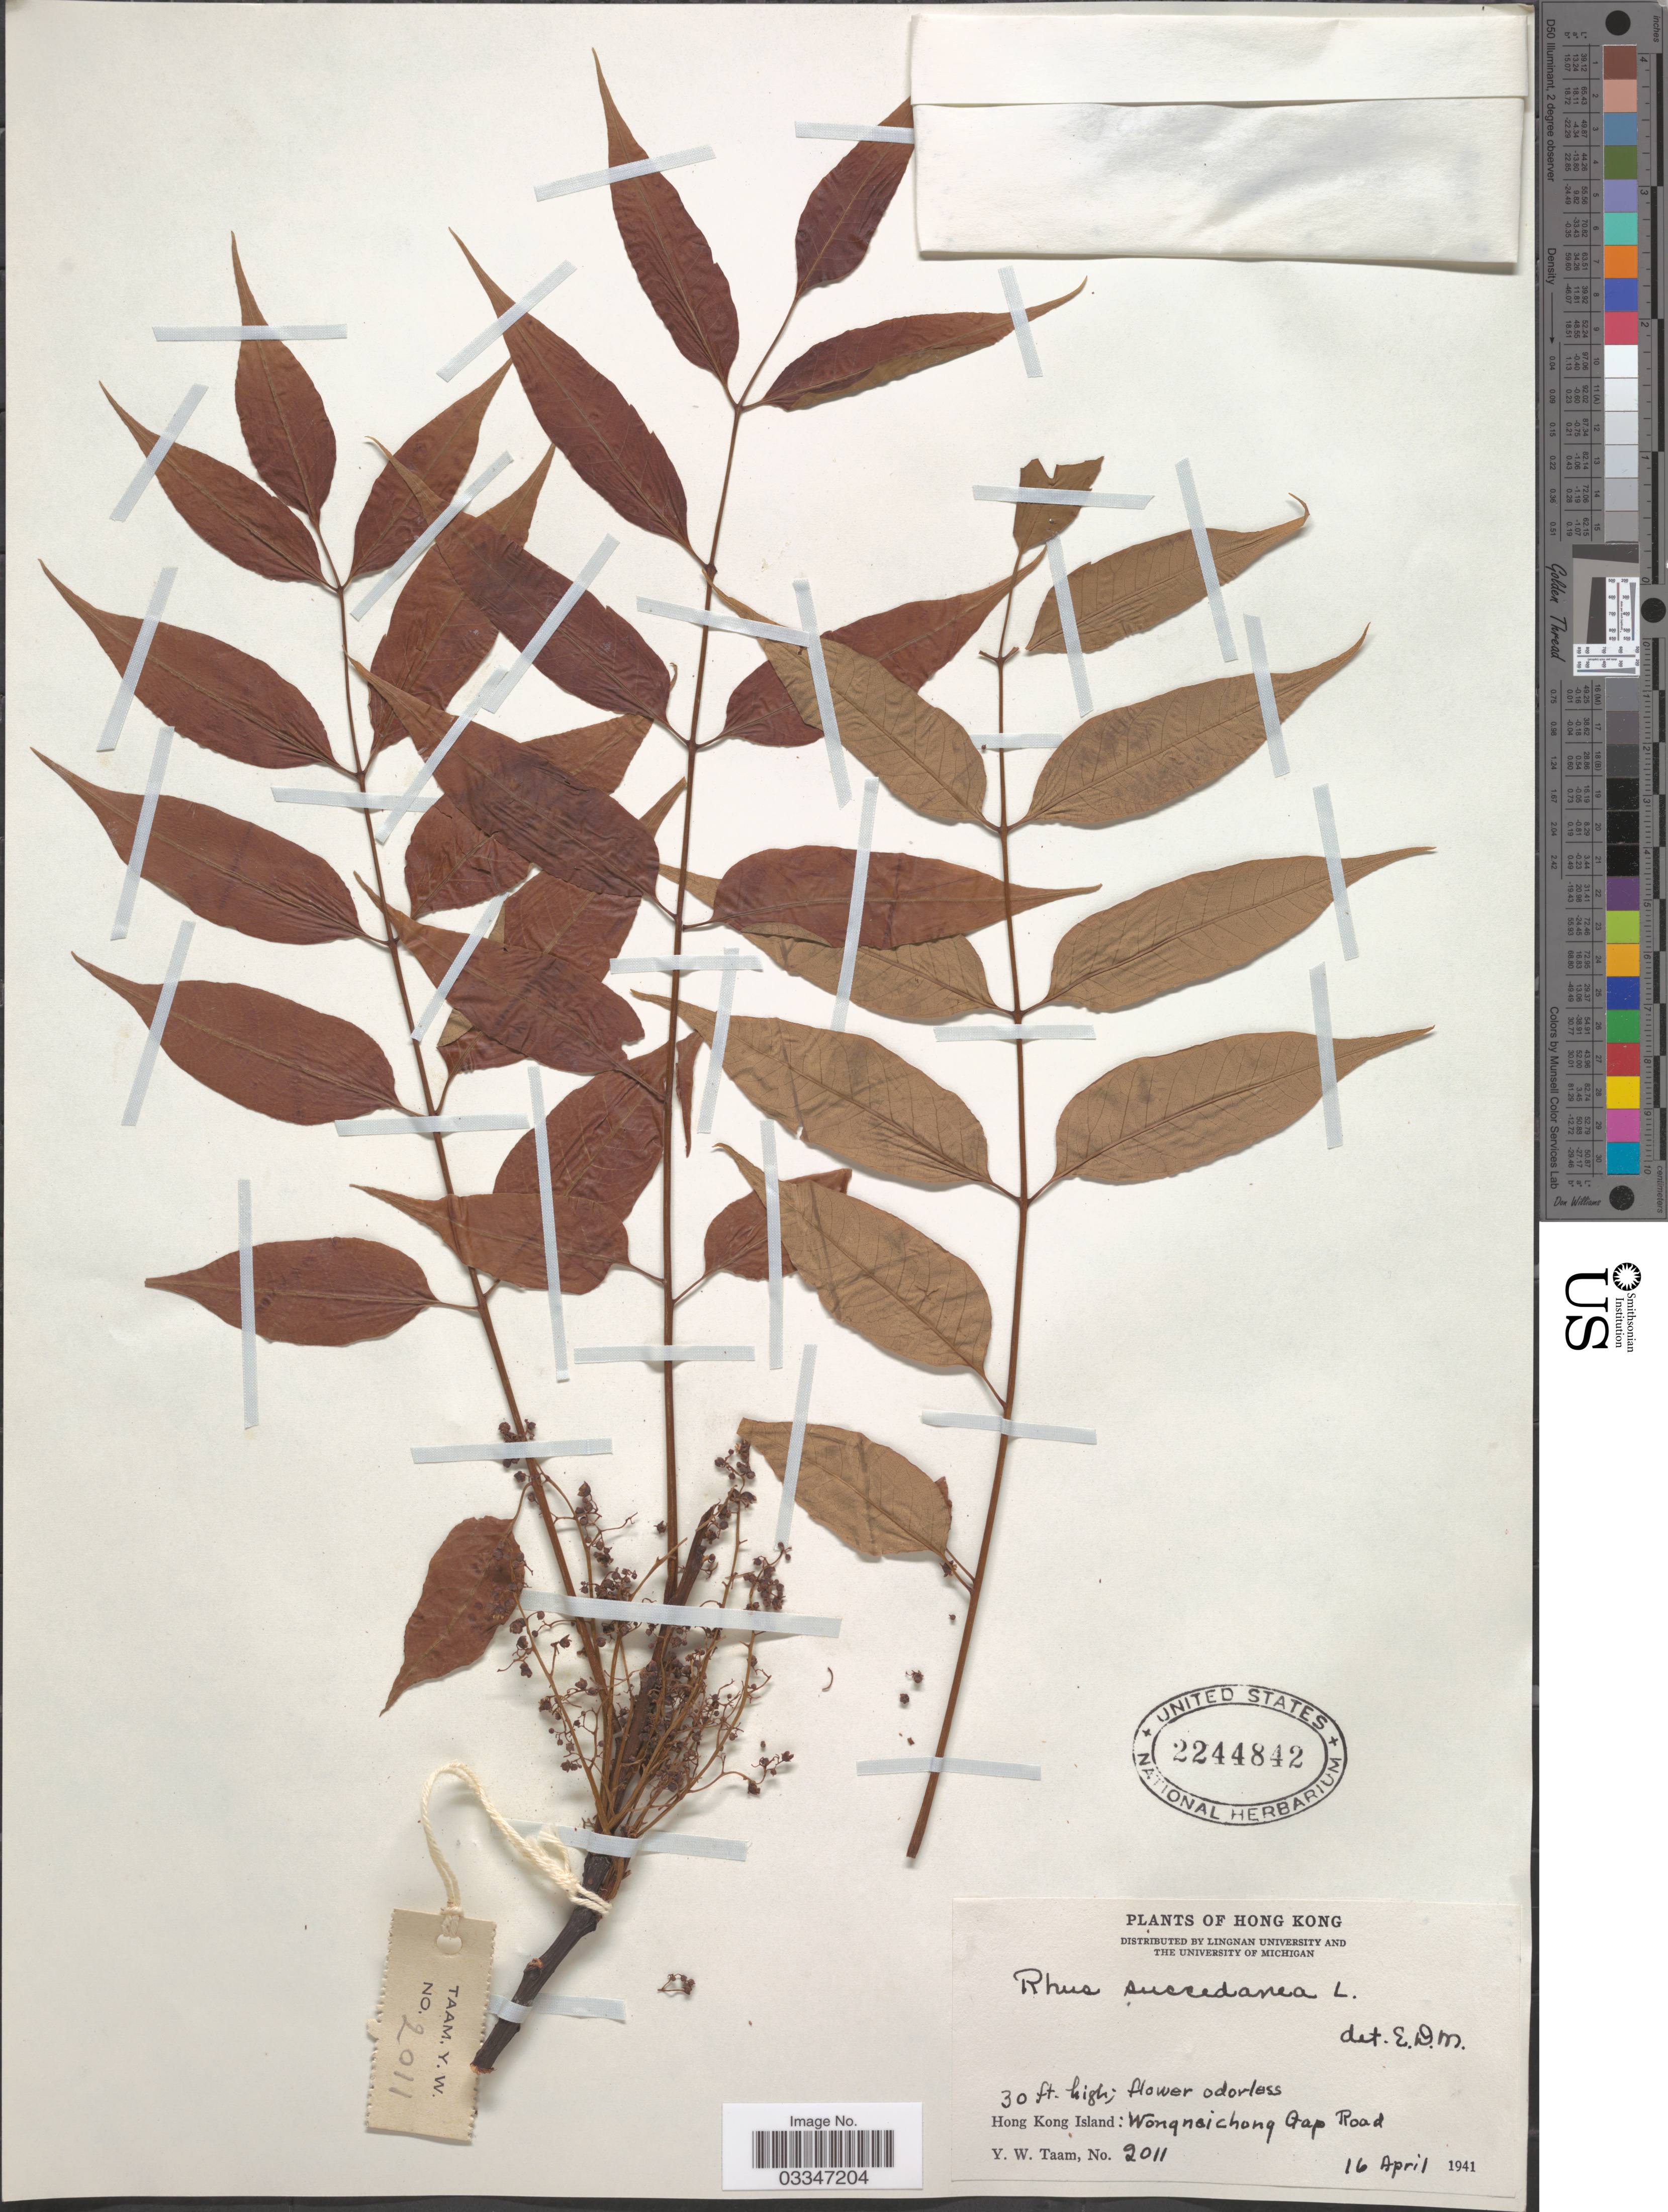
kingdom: Plantae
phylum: Tracheophyta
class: Magnoliopsida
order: Sapindales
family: Anacardiaceae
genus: Rhus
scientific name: Rhus succedanea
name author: L.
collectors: Y. W. Taam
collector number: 2011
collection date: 1941-04-16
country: China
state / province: Hong Kong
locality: Hong Kong Island: Wongnaichong Gap Road.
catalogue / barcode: US 2244842